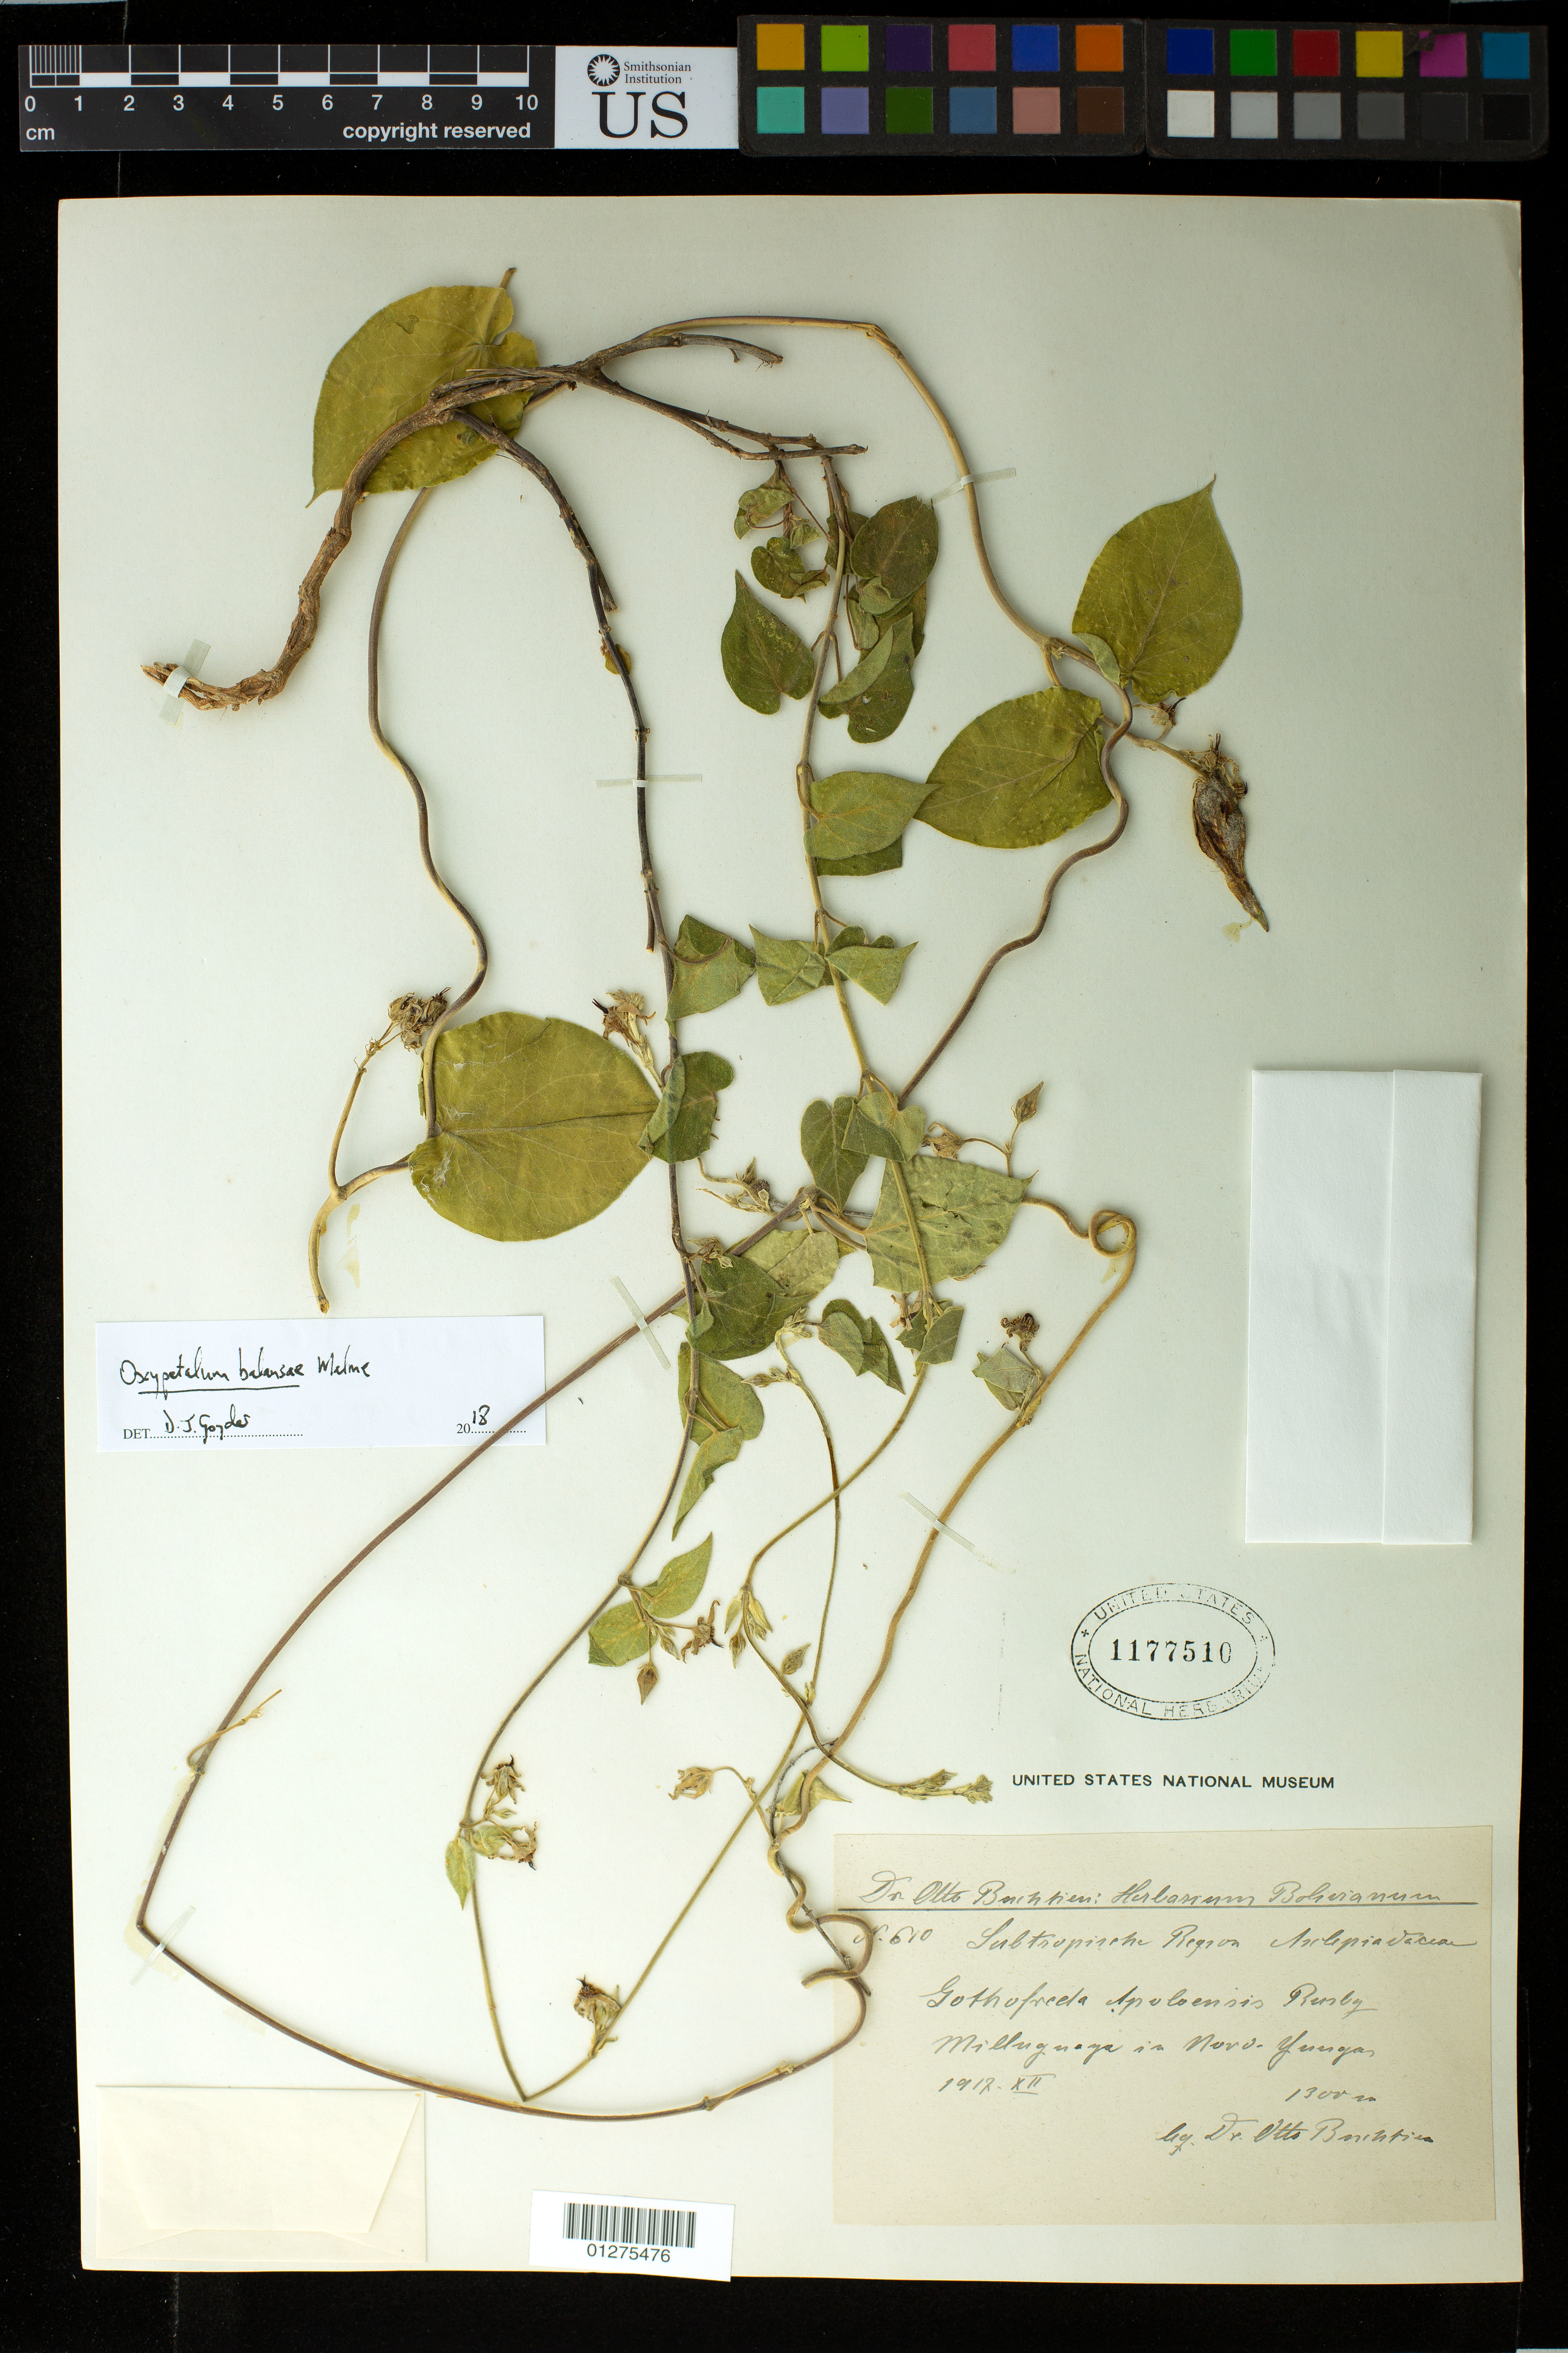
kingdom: Plantae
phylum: Tracheophyta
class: Magnoliopsida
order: Gentianales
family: Apocynaceae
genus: Oxypetalum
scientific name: Oxypetalum balansae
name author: Malme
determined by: Goyder, D. J.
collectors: O. Buchtien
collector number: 610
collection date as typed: Dec 1917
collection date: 1917-12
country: Bolivia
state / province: La Paz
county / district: Nor Yungas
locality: Milluguaya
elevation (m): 1300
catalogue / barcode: US 1177510